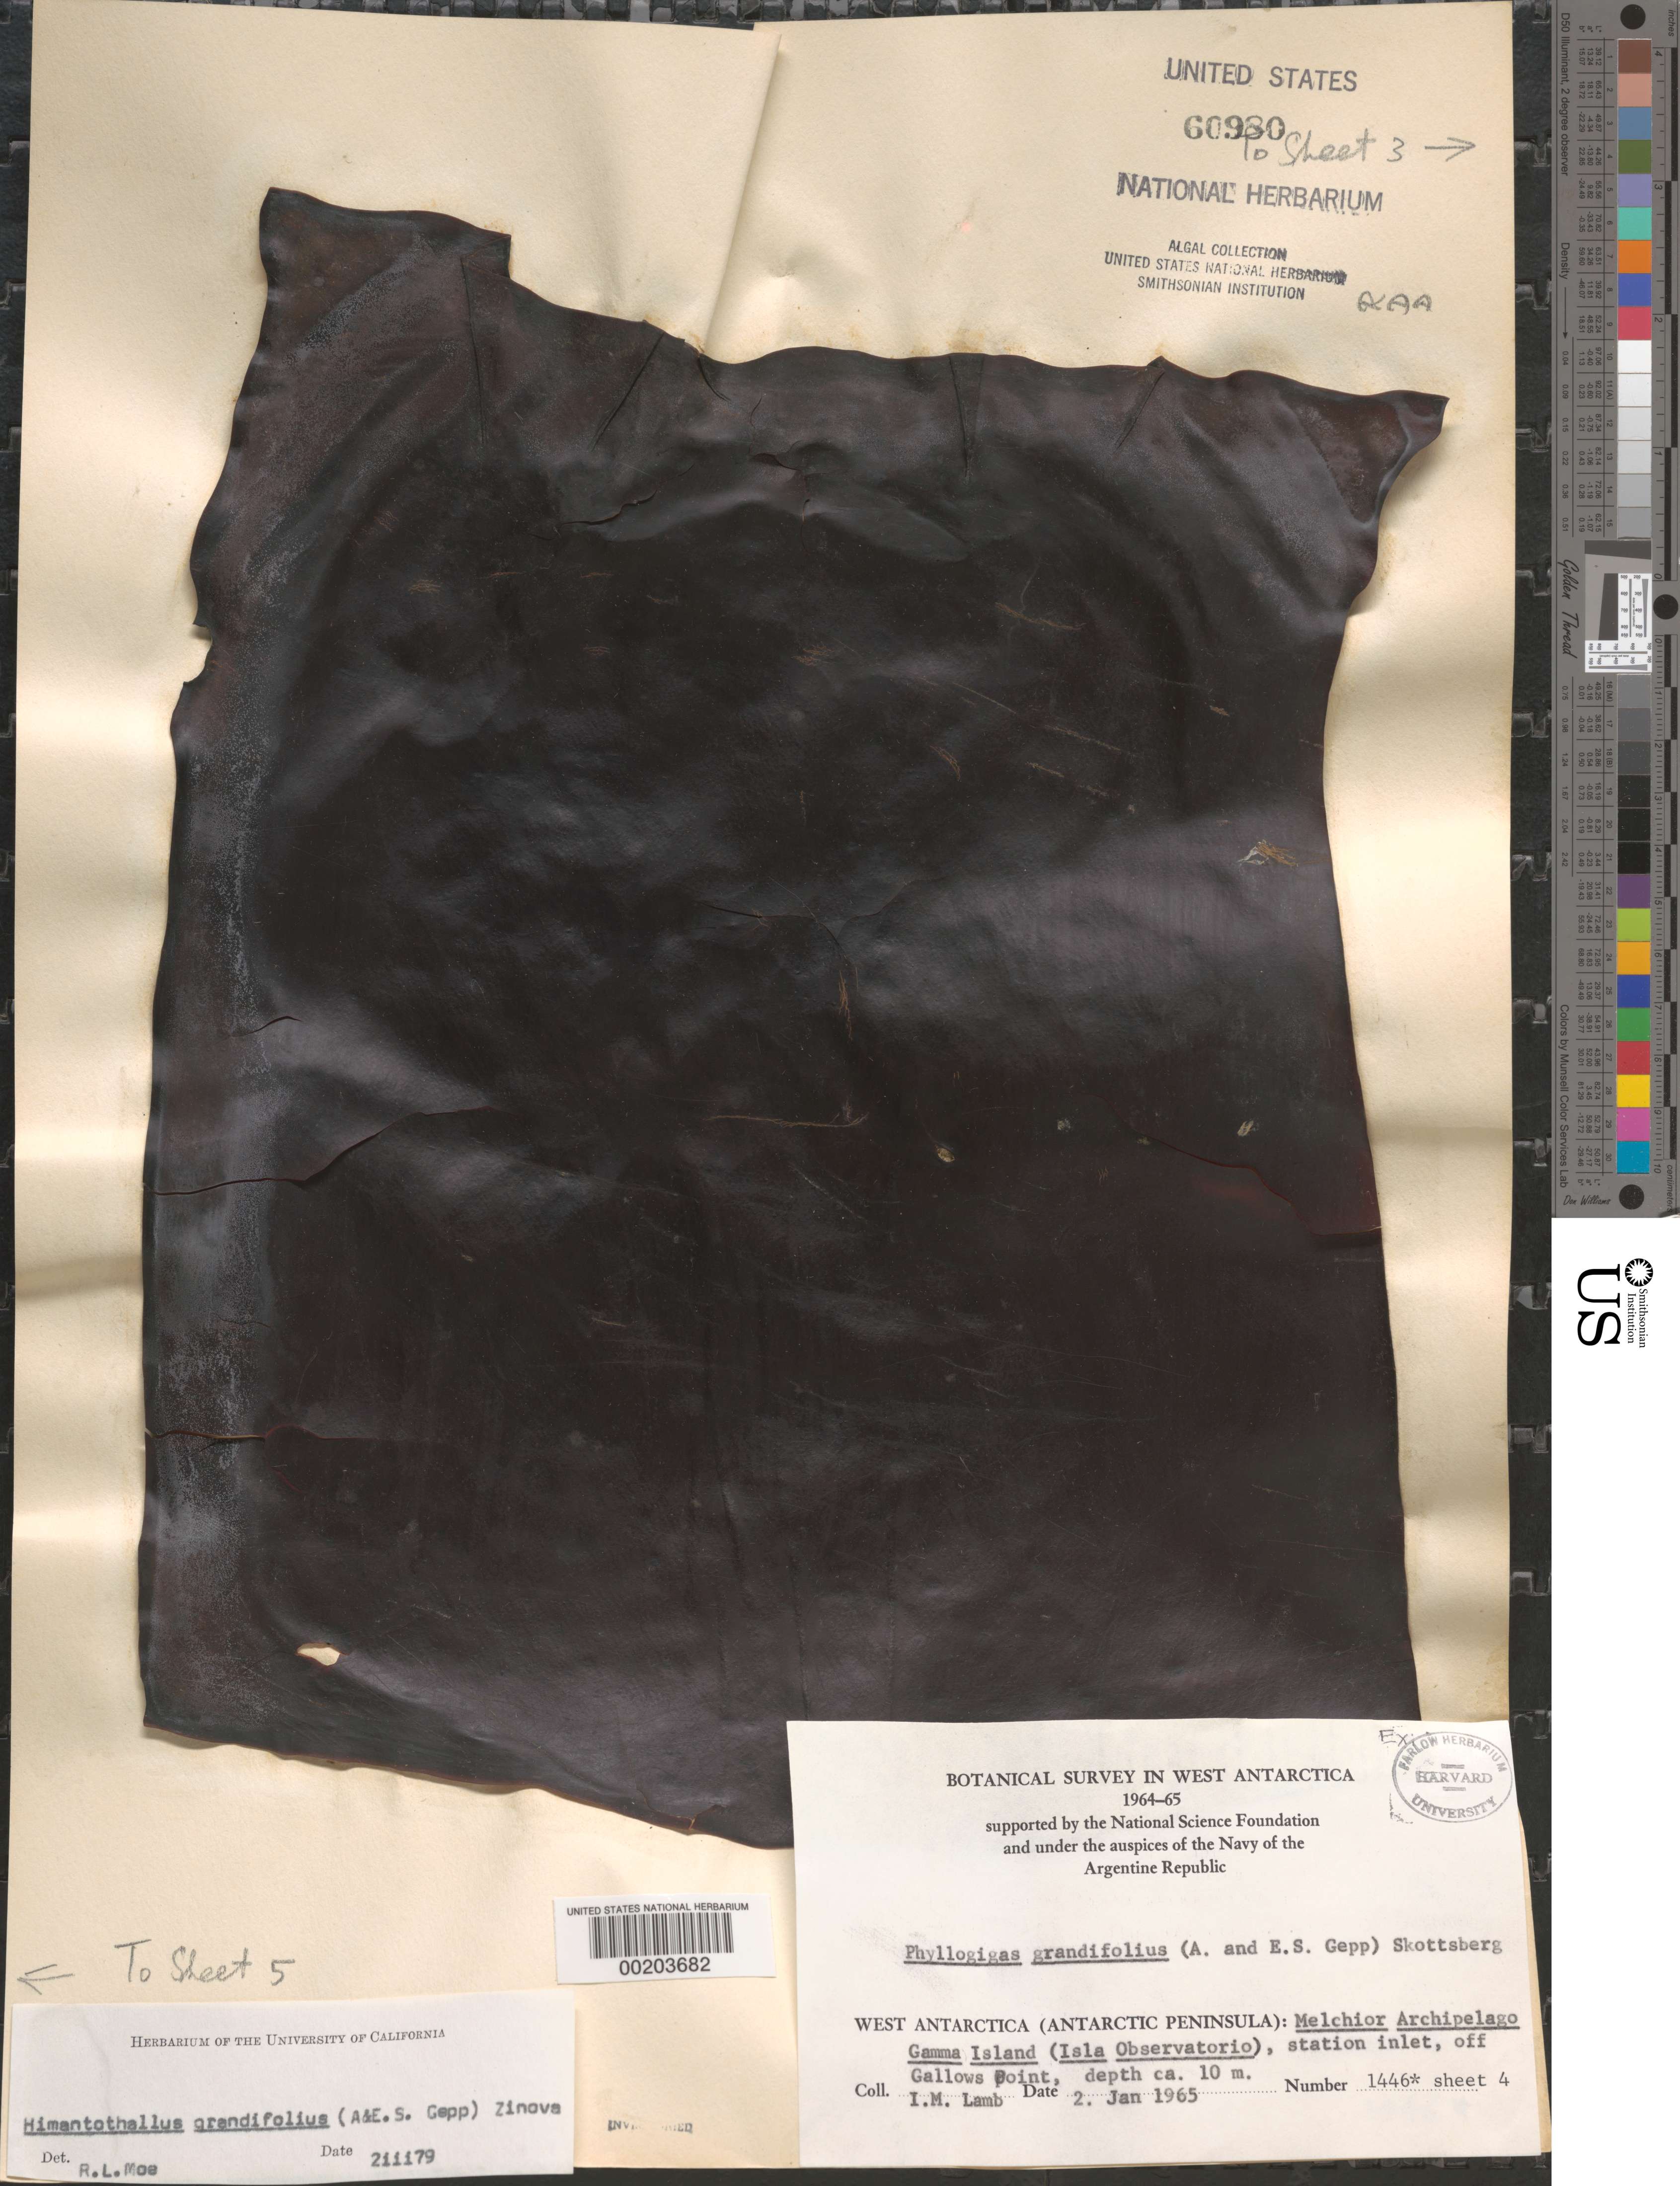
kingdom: Chromista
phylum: Ochrophyta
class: Phaeophyceae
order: Desmarestiales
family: Desmarestiaceae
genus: Himantothallus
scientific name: Himantothallus grandifolius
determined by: Moe, R. L.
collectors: I. M. Lamb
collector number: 1446-4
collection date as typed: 02 Jan 1965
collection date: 1965-01-02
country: Antarctica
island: Gamma Island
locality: Off Gallows Point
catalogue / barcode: US 60980